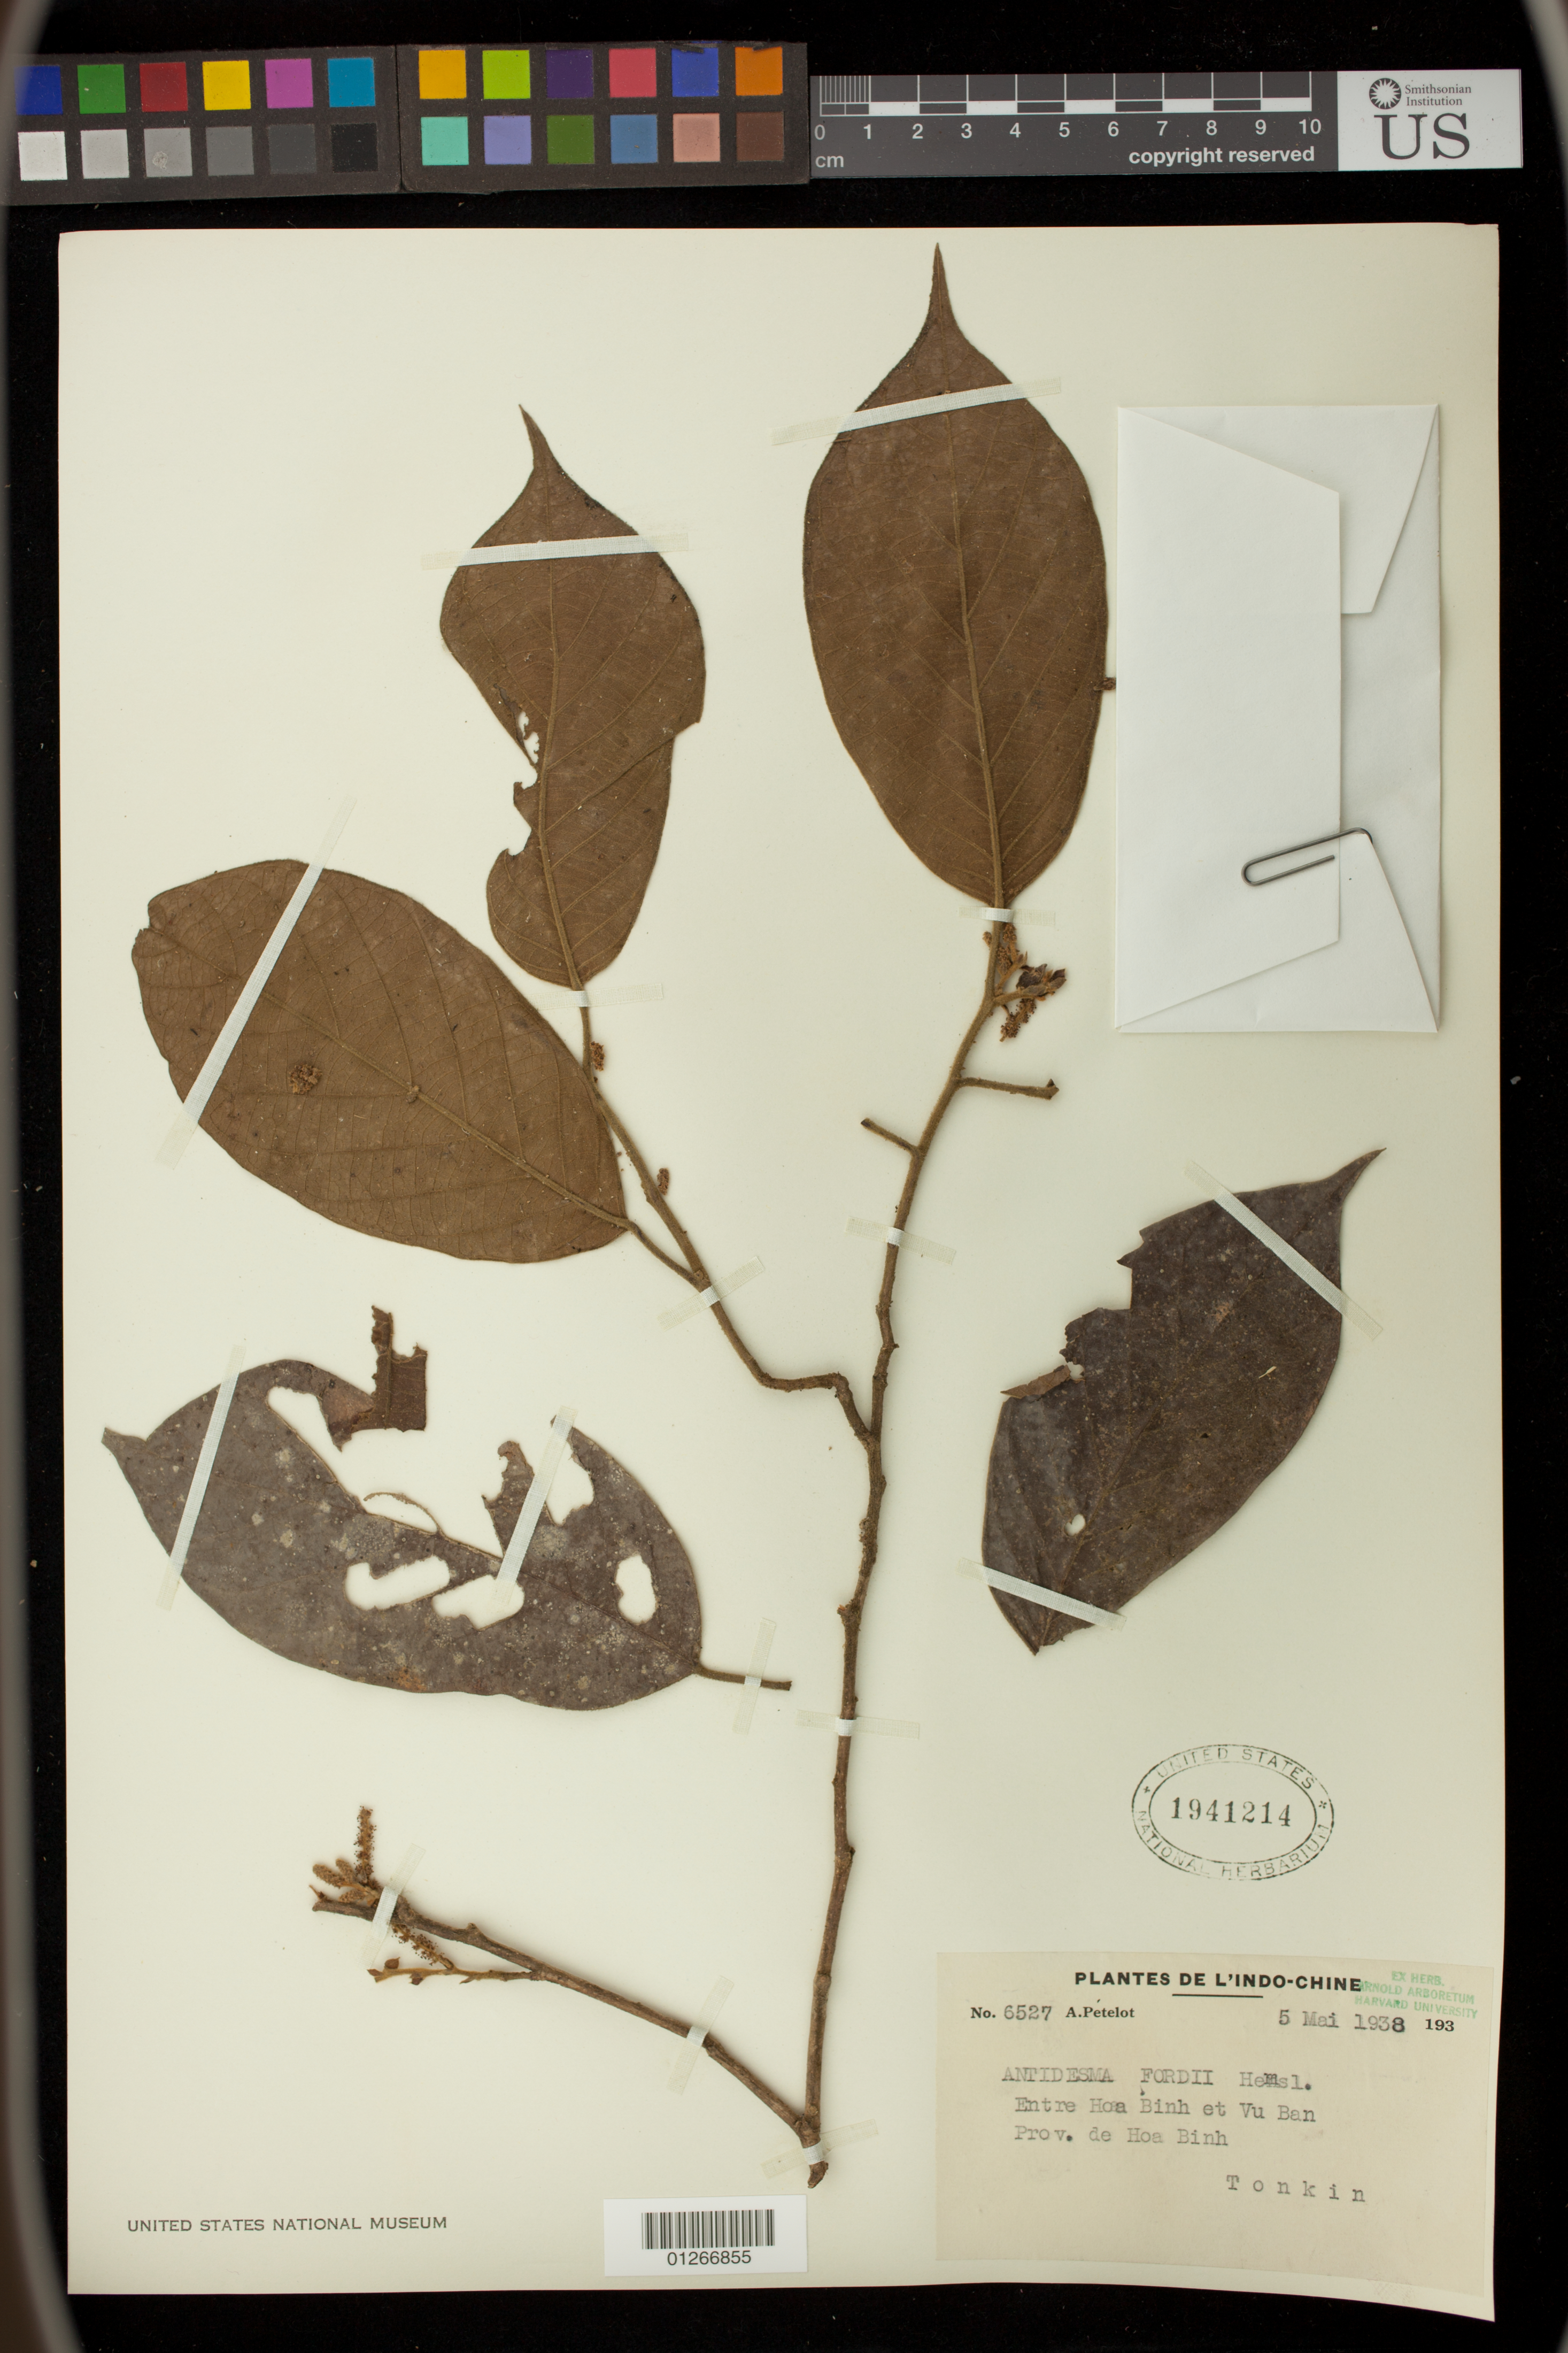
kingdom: Plantae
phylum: Tracheophyta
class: Magnoliopsida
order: Malpighiales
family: Phyllanthaceae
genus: Antidesma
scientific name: Antidesma fordii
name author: Hemsl.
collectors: A. Petelot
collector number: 6527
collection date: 1938-05-05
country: Vietnam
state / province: Hòa Bình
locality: Entre Hoa Binh et Vu Ban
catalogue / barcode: US 1941214